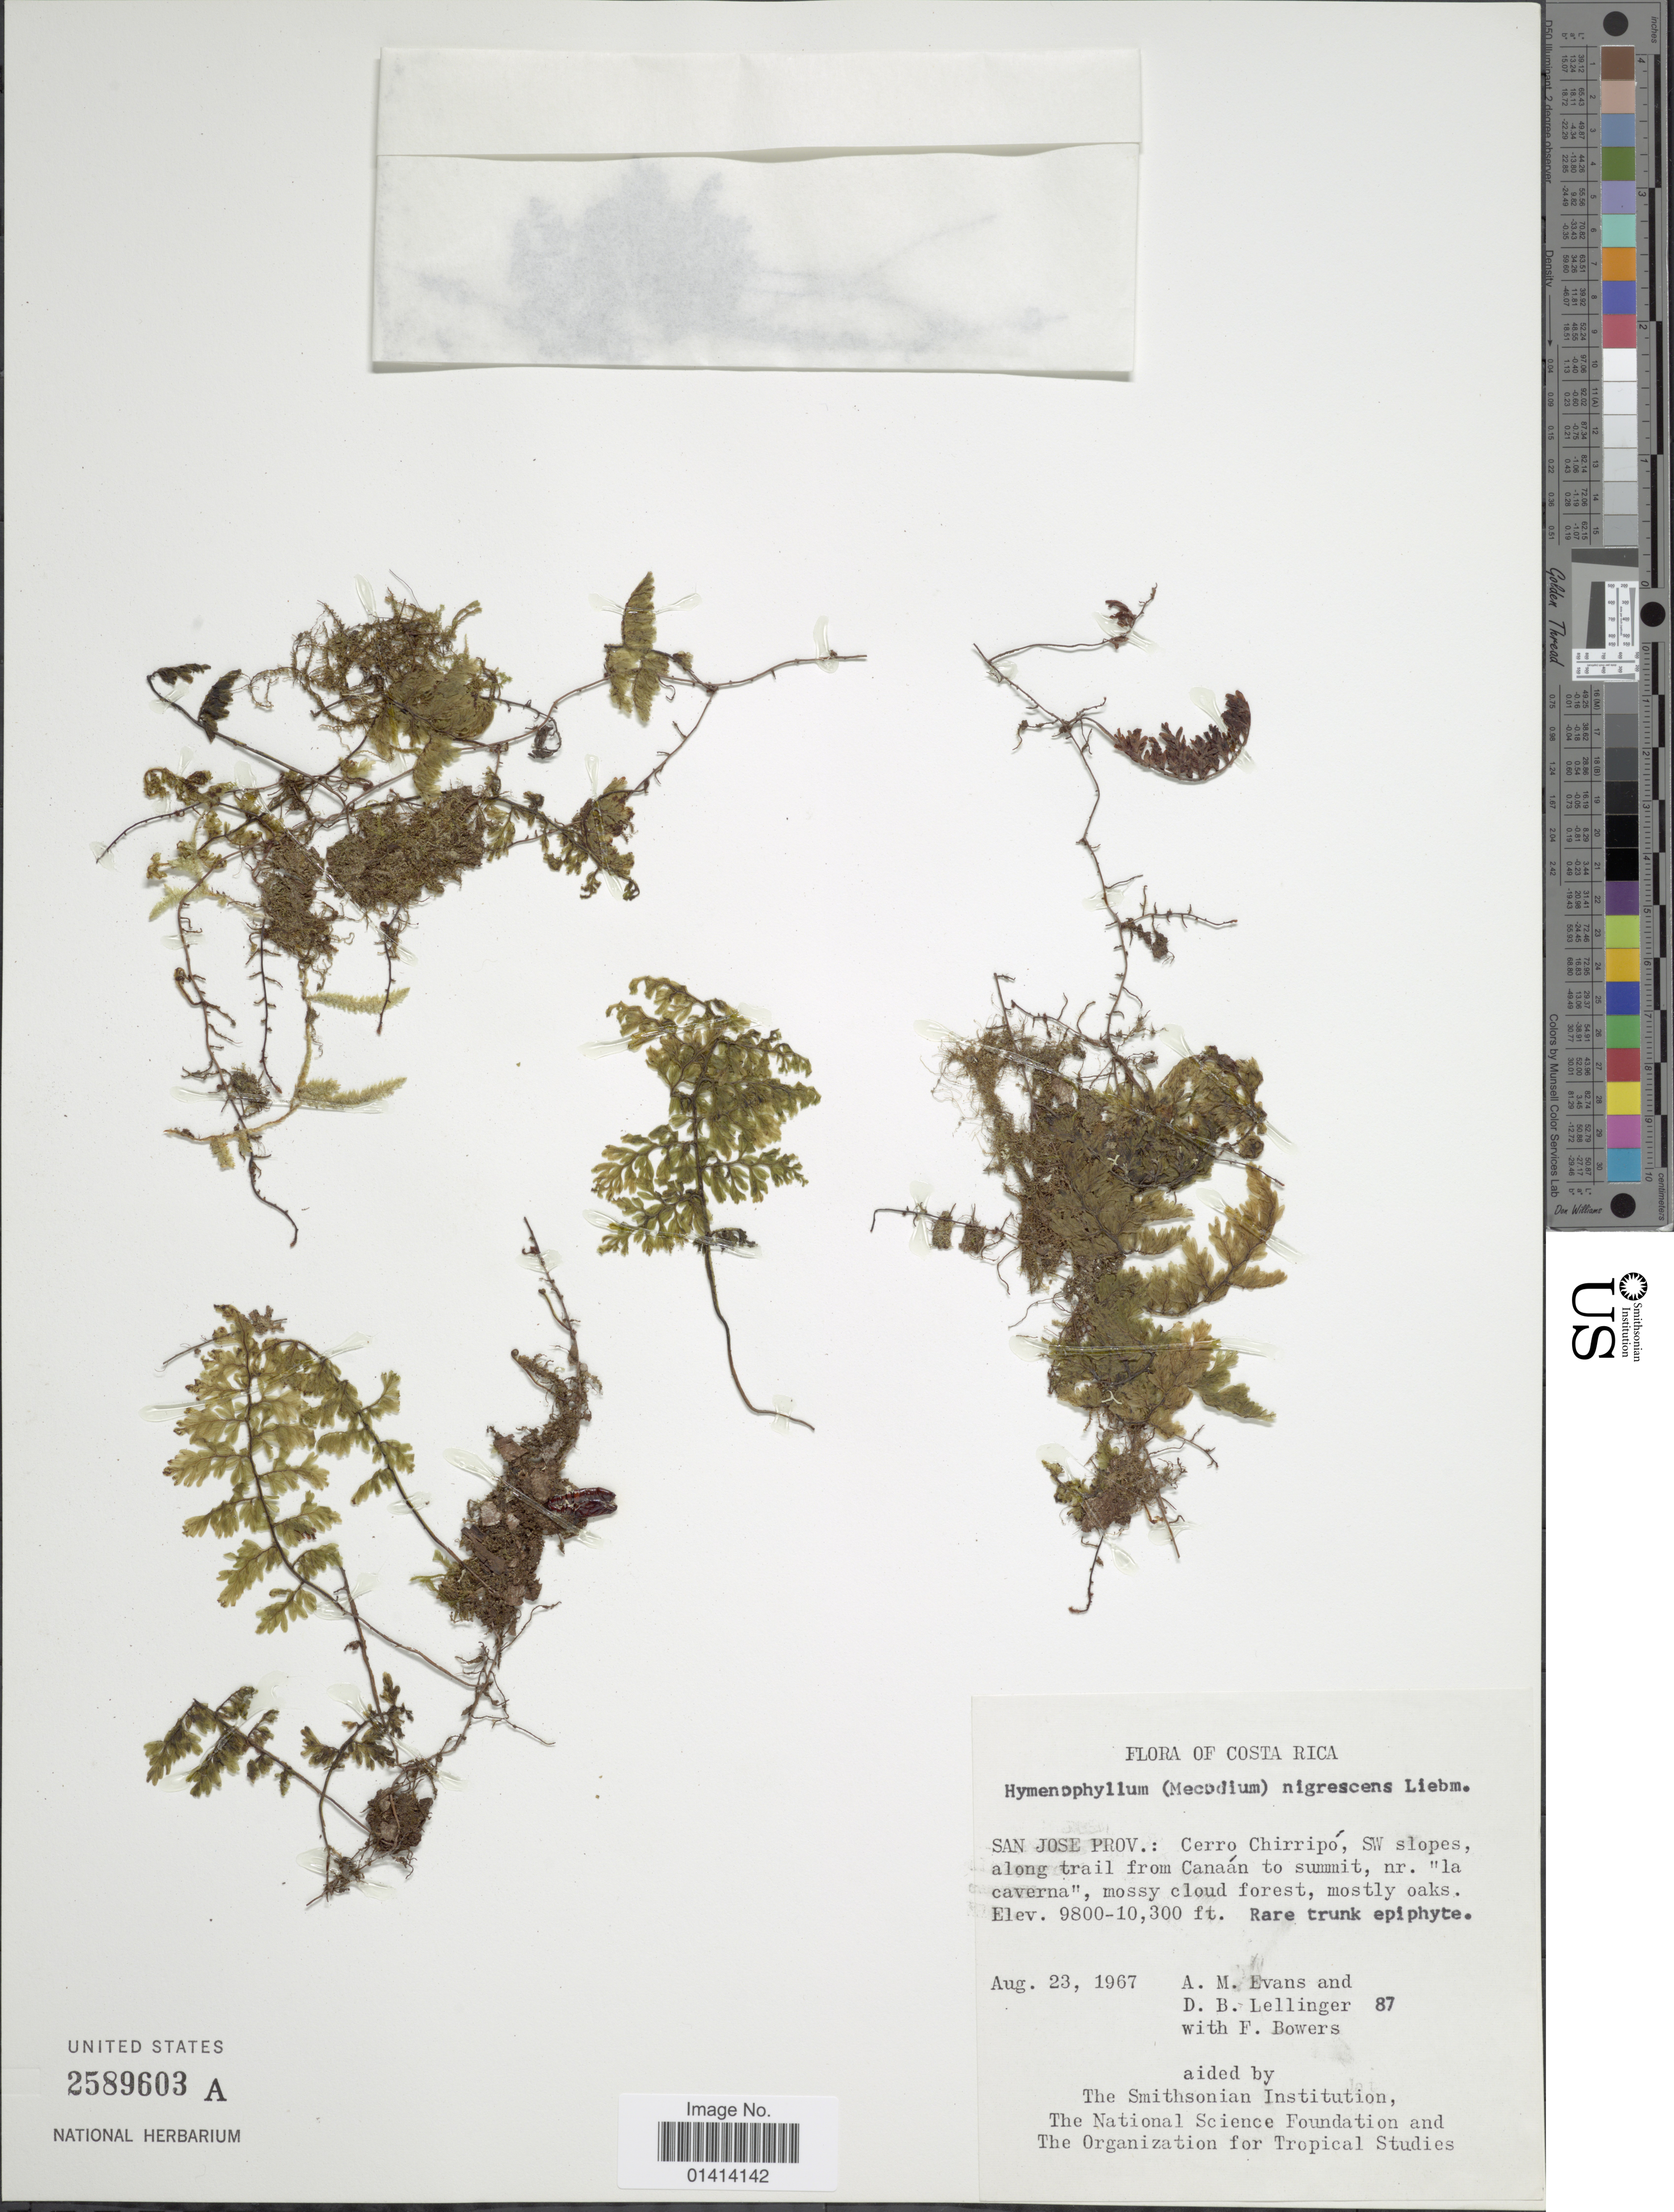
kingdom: Plantae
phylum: Tracheophyta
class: Polypodiopsida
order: Hymenophyllales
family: Hymenophyllaceae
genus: Hymenophyllum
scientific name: Hymenophyllum myriocarpum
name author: Hook.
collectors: A. M. Evans, D. B. Lellinger & F. Bowers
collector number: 87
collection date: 1967-08-23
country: Costa Rica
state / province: San José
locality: Cerro Chirripó,SW slopes, along trail from Canáan to summit, nr. 'la caverna'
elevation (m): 2987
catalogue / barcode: US 2589603A